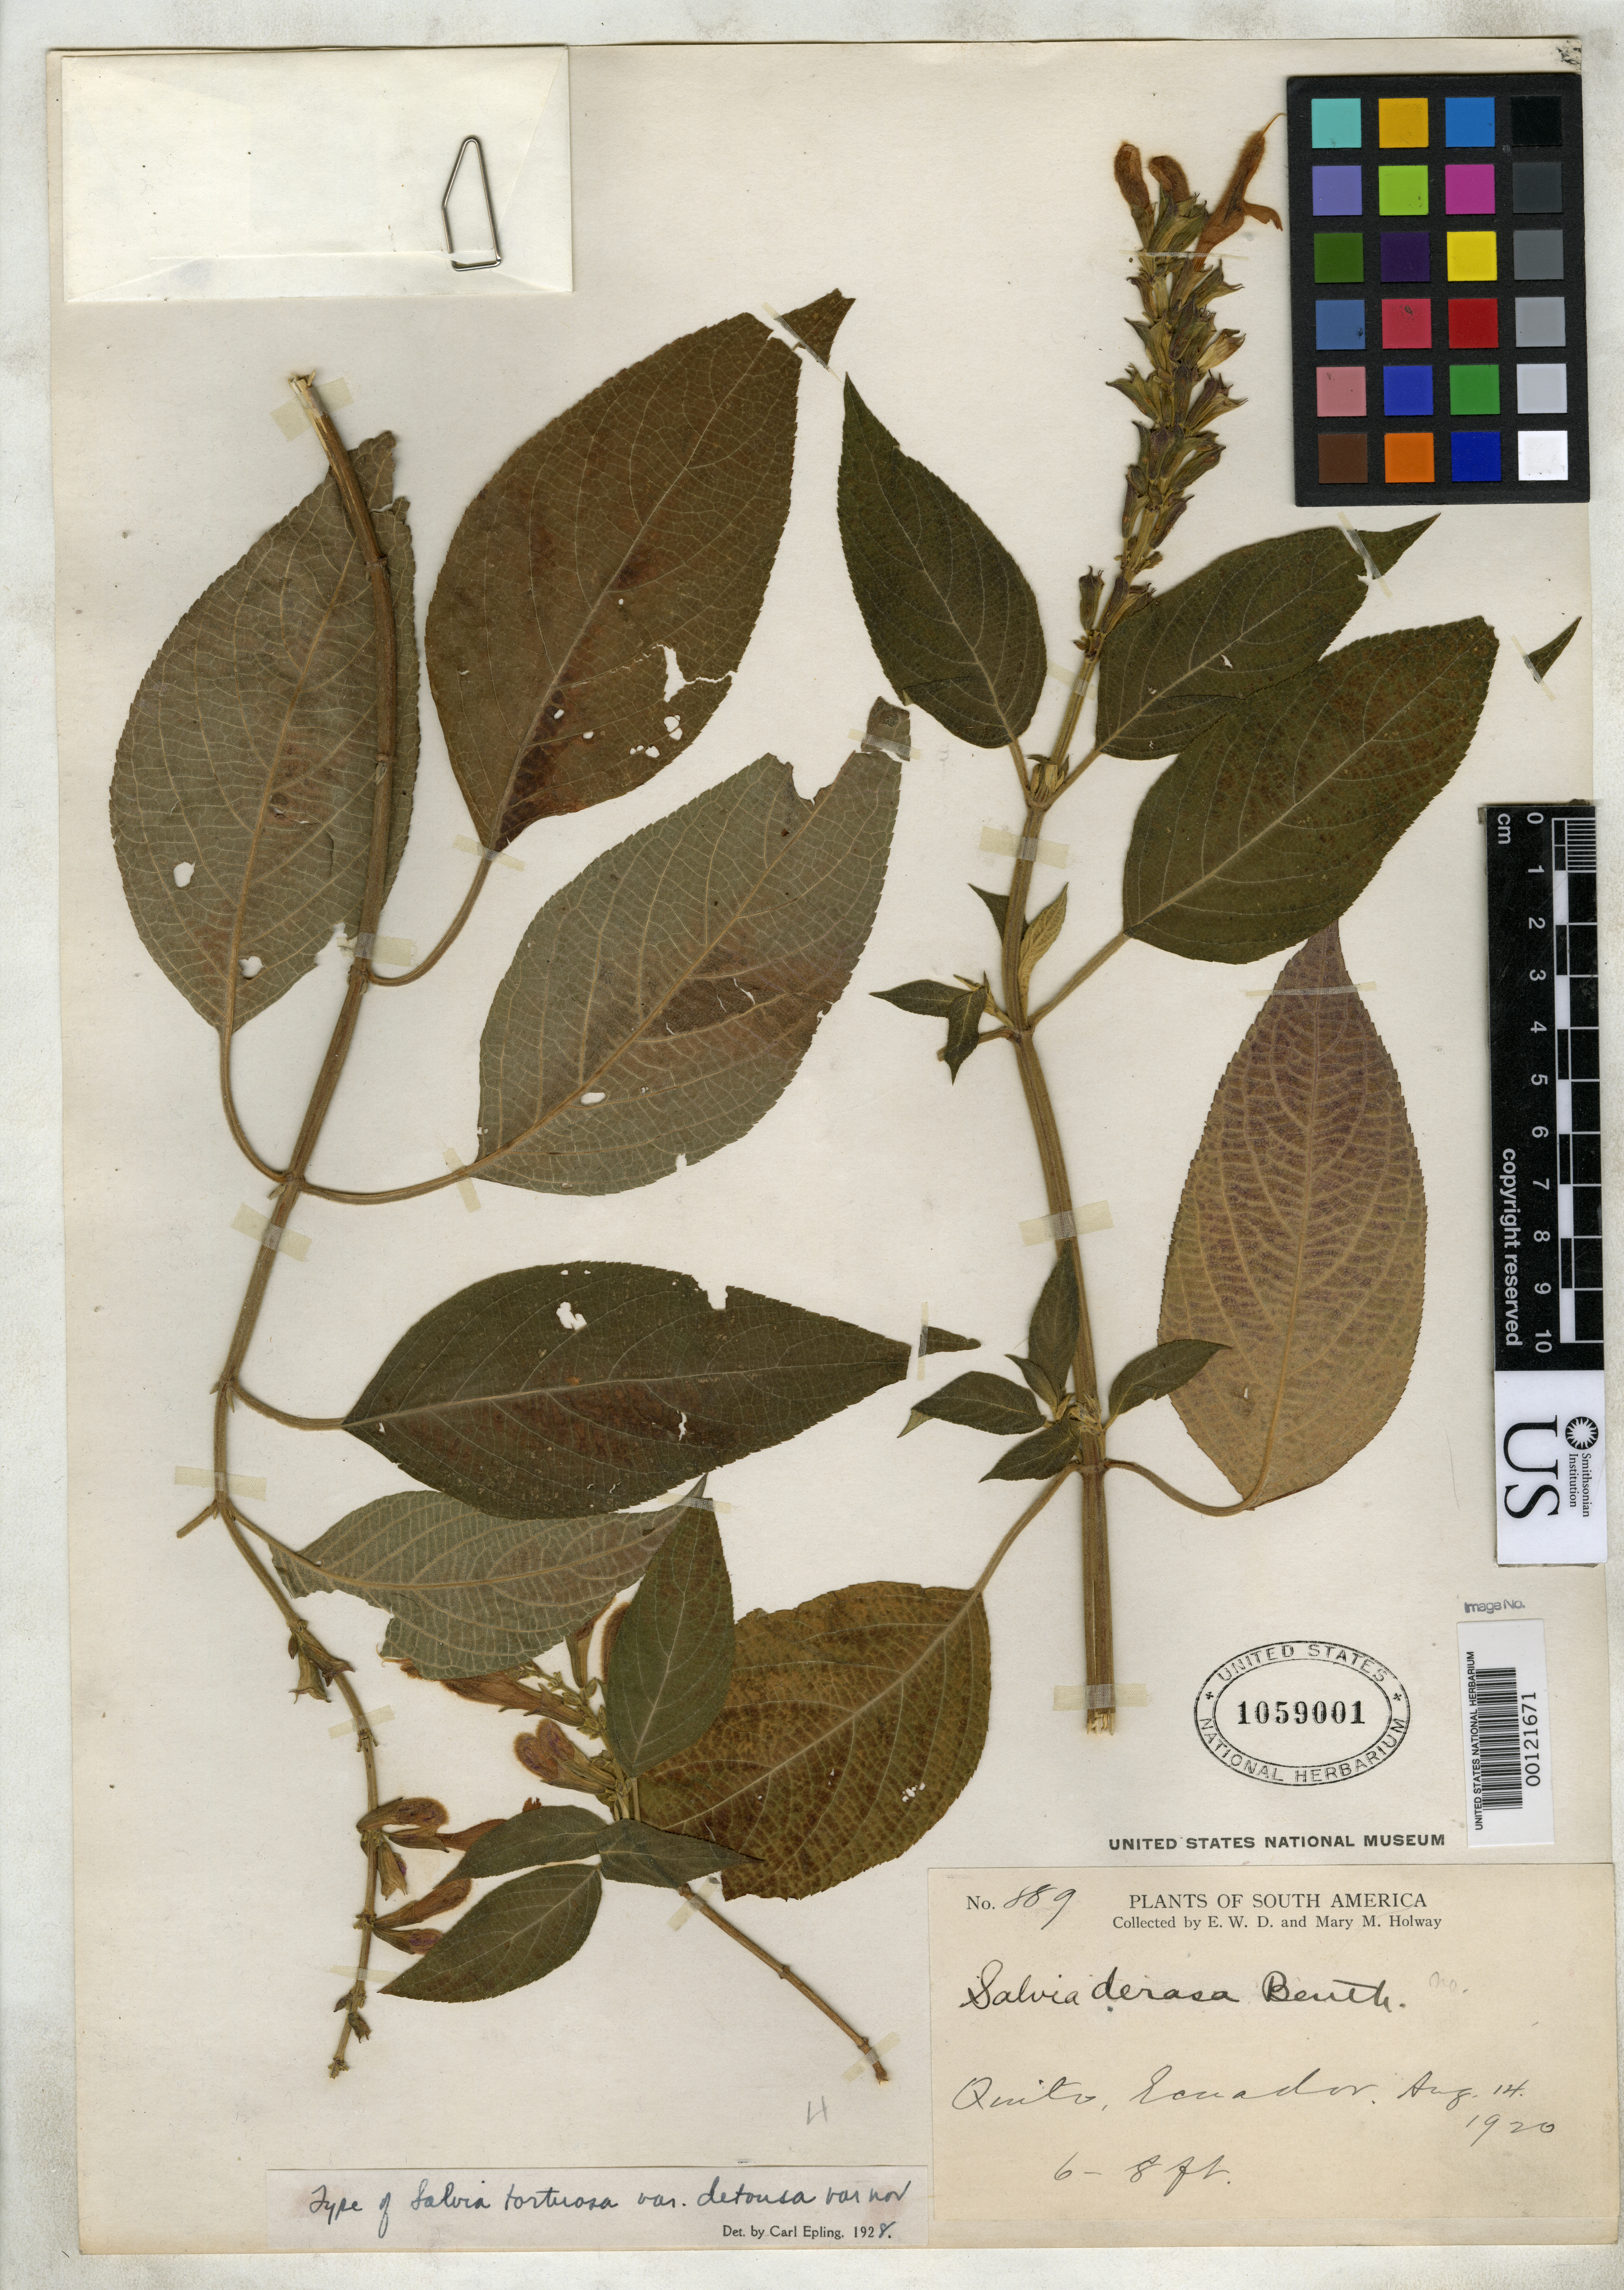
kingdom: Plantae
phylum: Tracheophyta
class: Magnoliopsida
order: Lamiales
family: Lamiaceae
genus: Salvia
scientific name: Salvia tortuosa var. detonsa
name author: Epling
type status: Holotype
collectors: E. W. D. Holway & M. M. Holway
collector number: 889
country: Ecuador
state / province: Pichincha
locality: Prope Quito.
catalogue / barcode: US 1059001